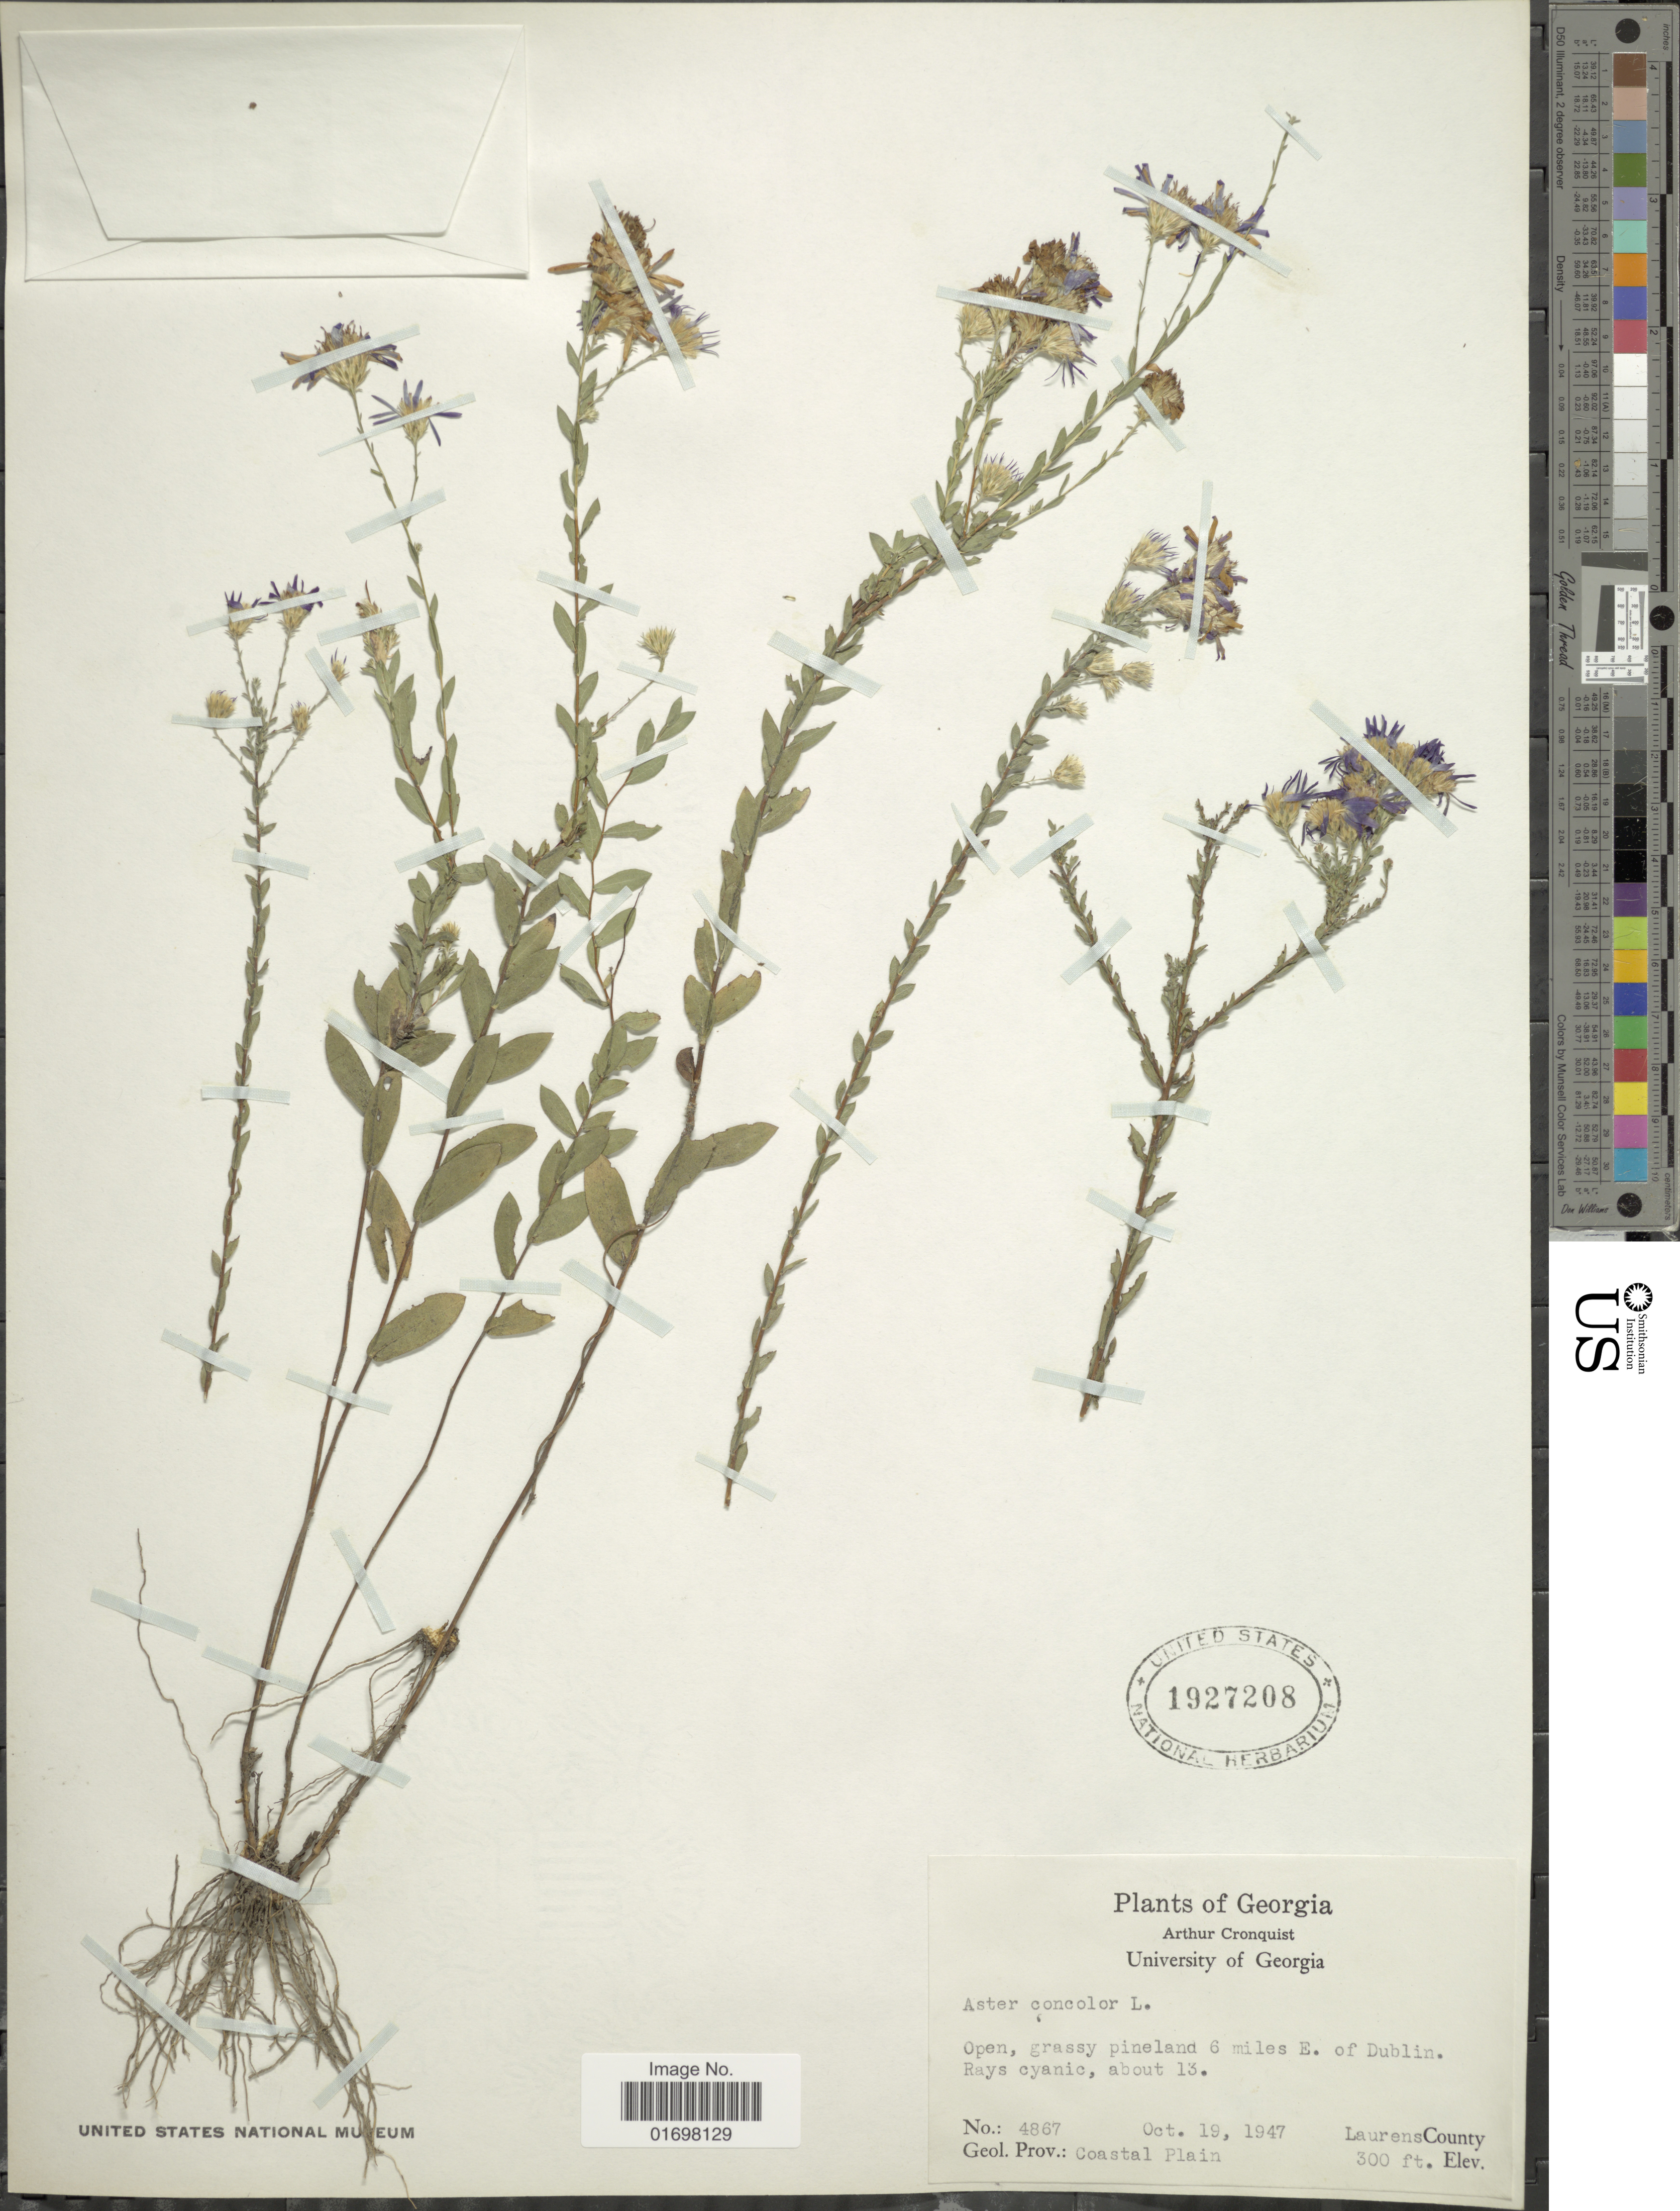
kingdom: Plantae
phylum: Tracheophyta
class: Magnoliopsida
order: Asterales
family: Asteraceae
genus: Symphyotrichum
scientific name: Symphyotrichum concolor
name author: (L.) G.L. Nesom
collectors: A. J. Cronquist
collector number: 4867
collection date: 1947-10-19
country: United States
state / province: Georgia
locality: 6 miles E. of Dublin Rays cyanic, about 13. Laurens County.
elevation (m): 91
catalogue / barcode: US 1927208